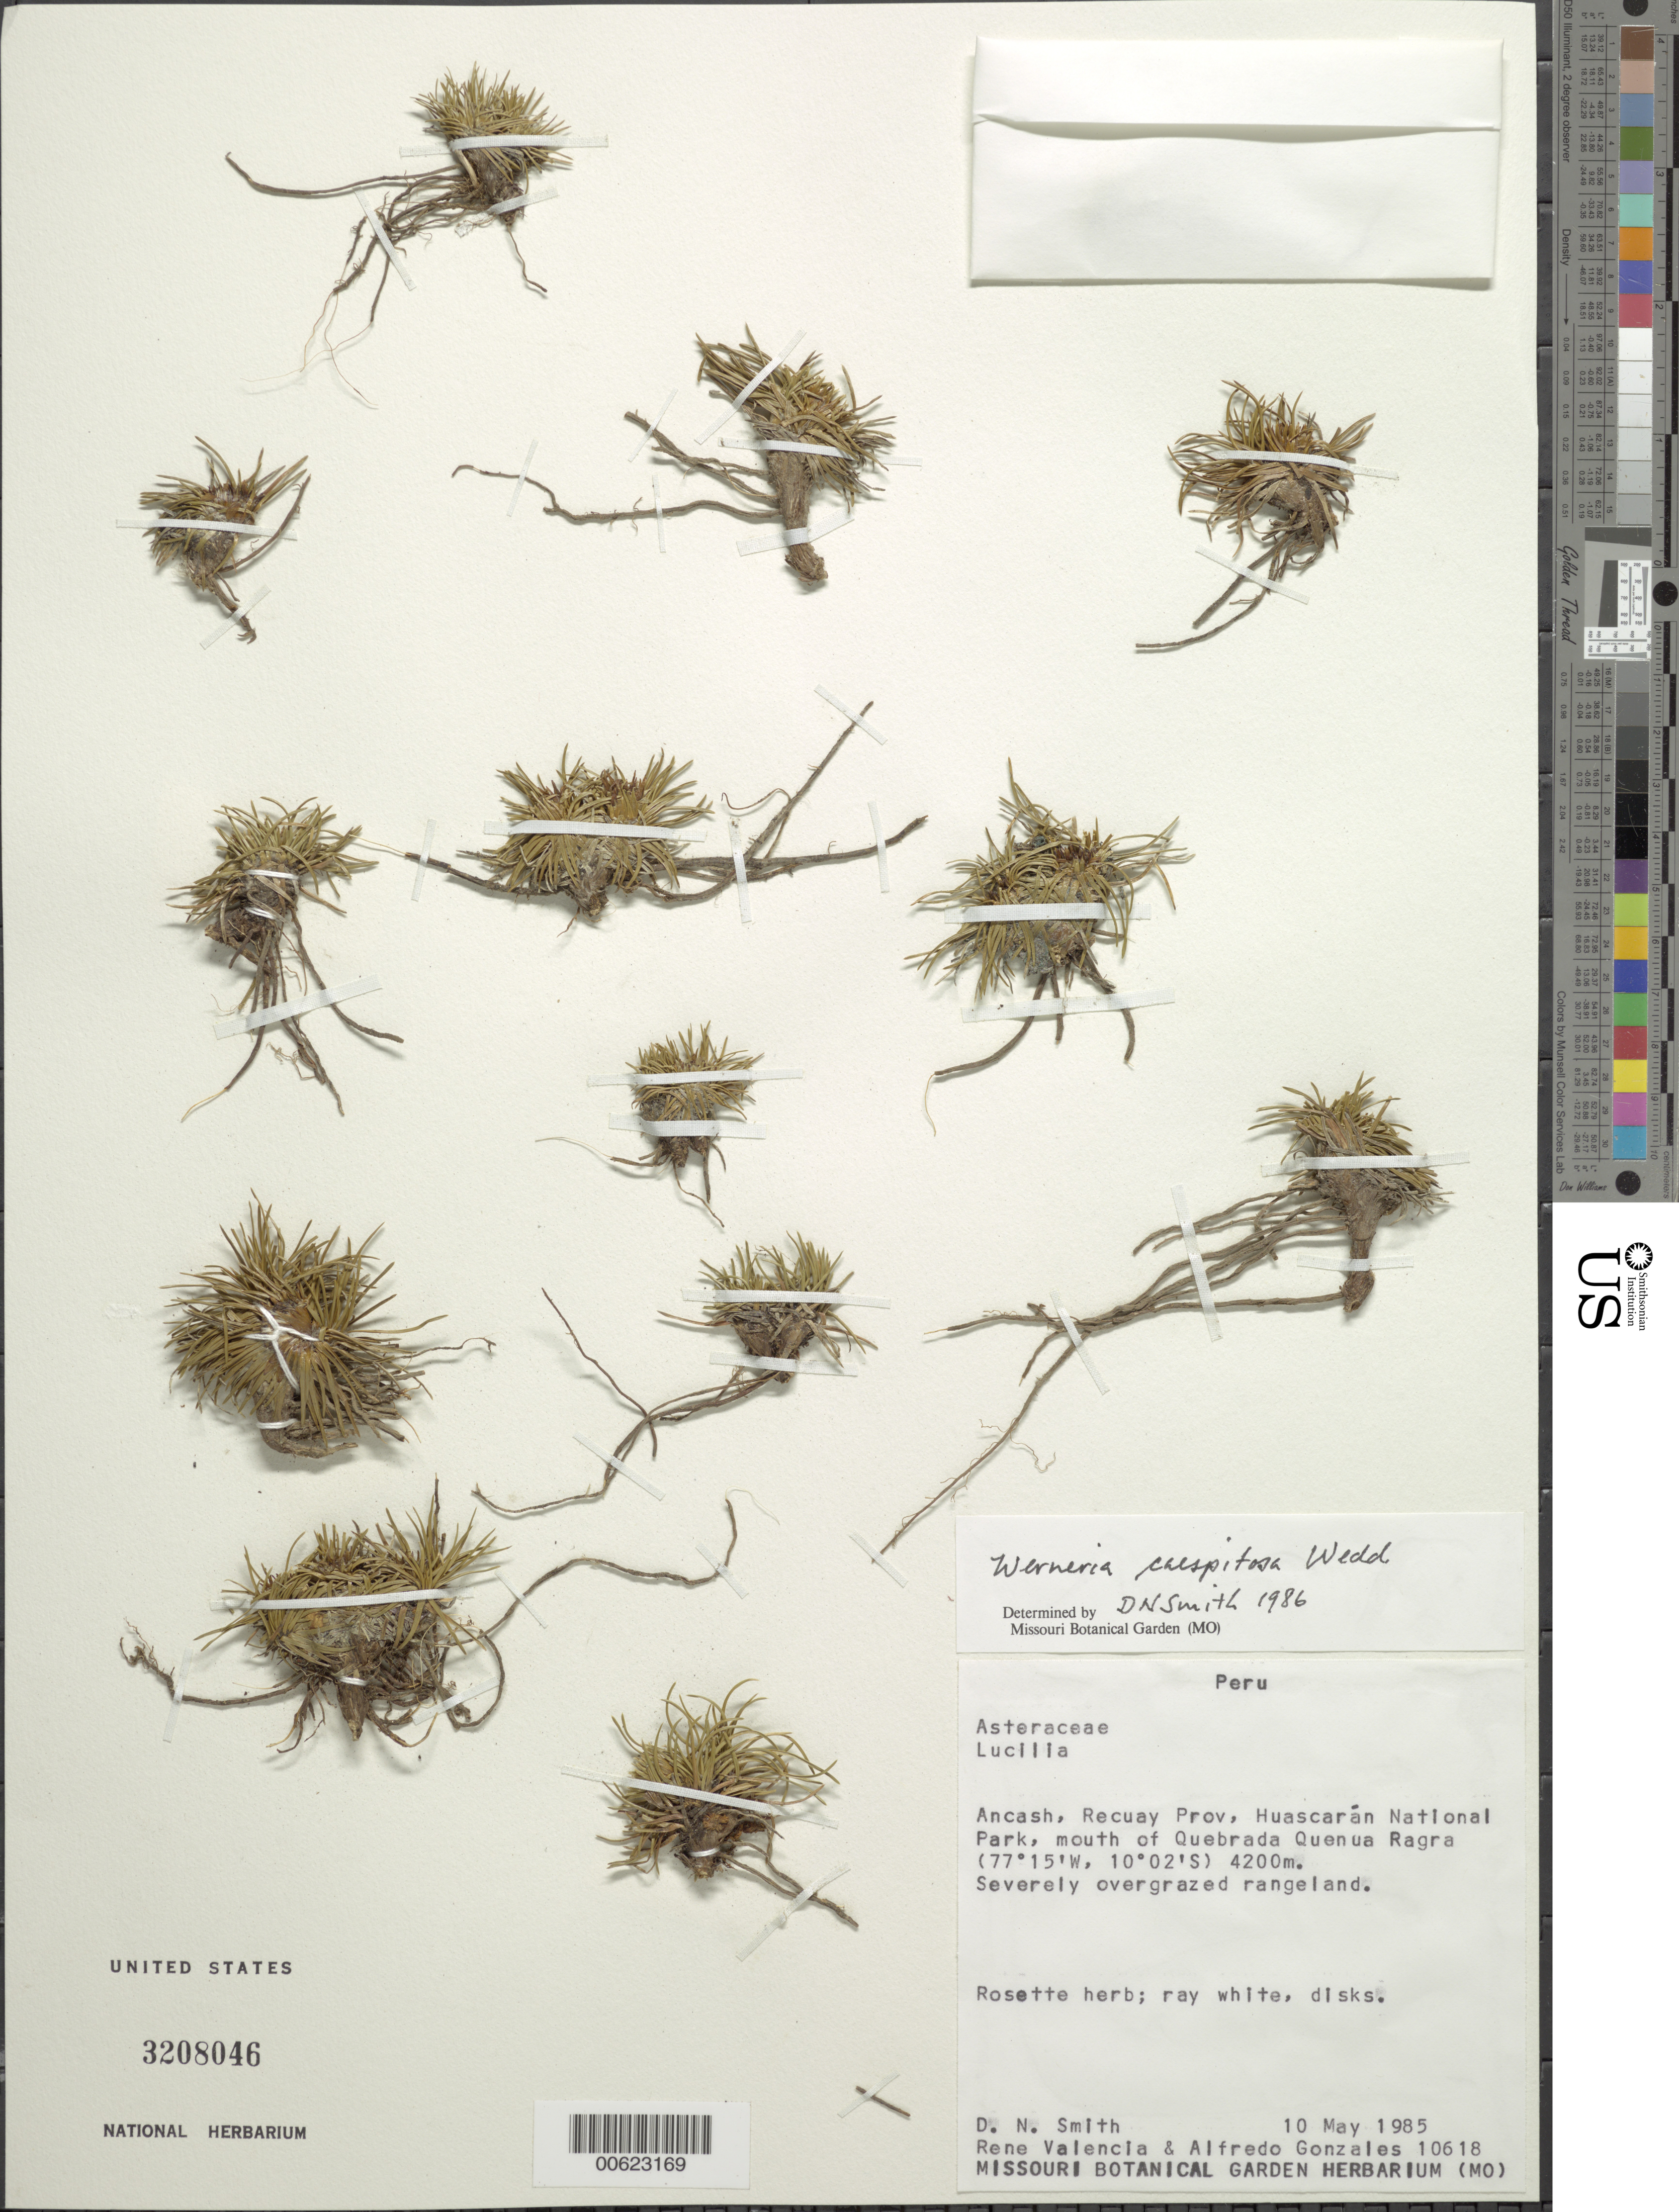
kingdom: Plantae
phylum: Tracheophyta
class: Magnoliopsida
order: Asterales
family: Asteraceae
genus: Werneria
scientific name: Werneria caespitosa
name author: Wedd.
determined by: Calvo, Joel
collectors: D. Smith, R. Valencia & A. Gonzáles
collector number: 10618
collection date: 1985-05-10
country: Peru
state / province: Ancash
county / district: Recuay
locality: Recuay Prov., Huascaran National Park, mouth of quebrada Quenua Ragra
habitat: Severely overgrazed rangeland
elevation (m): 4200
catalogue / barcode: US 3208046